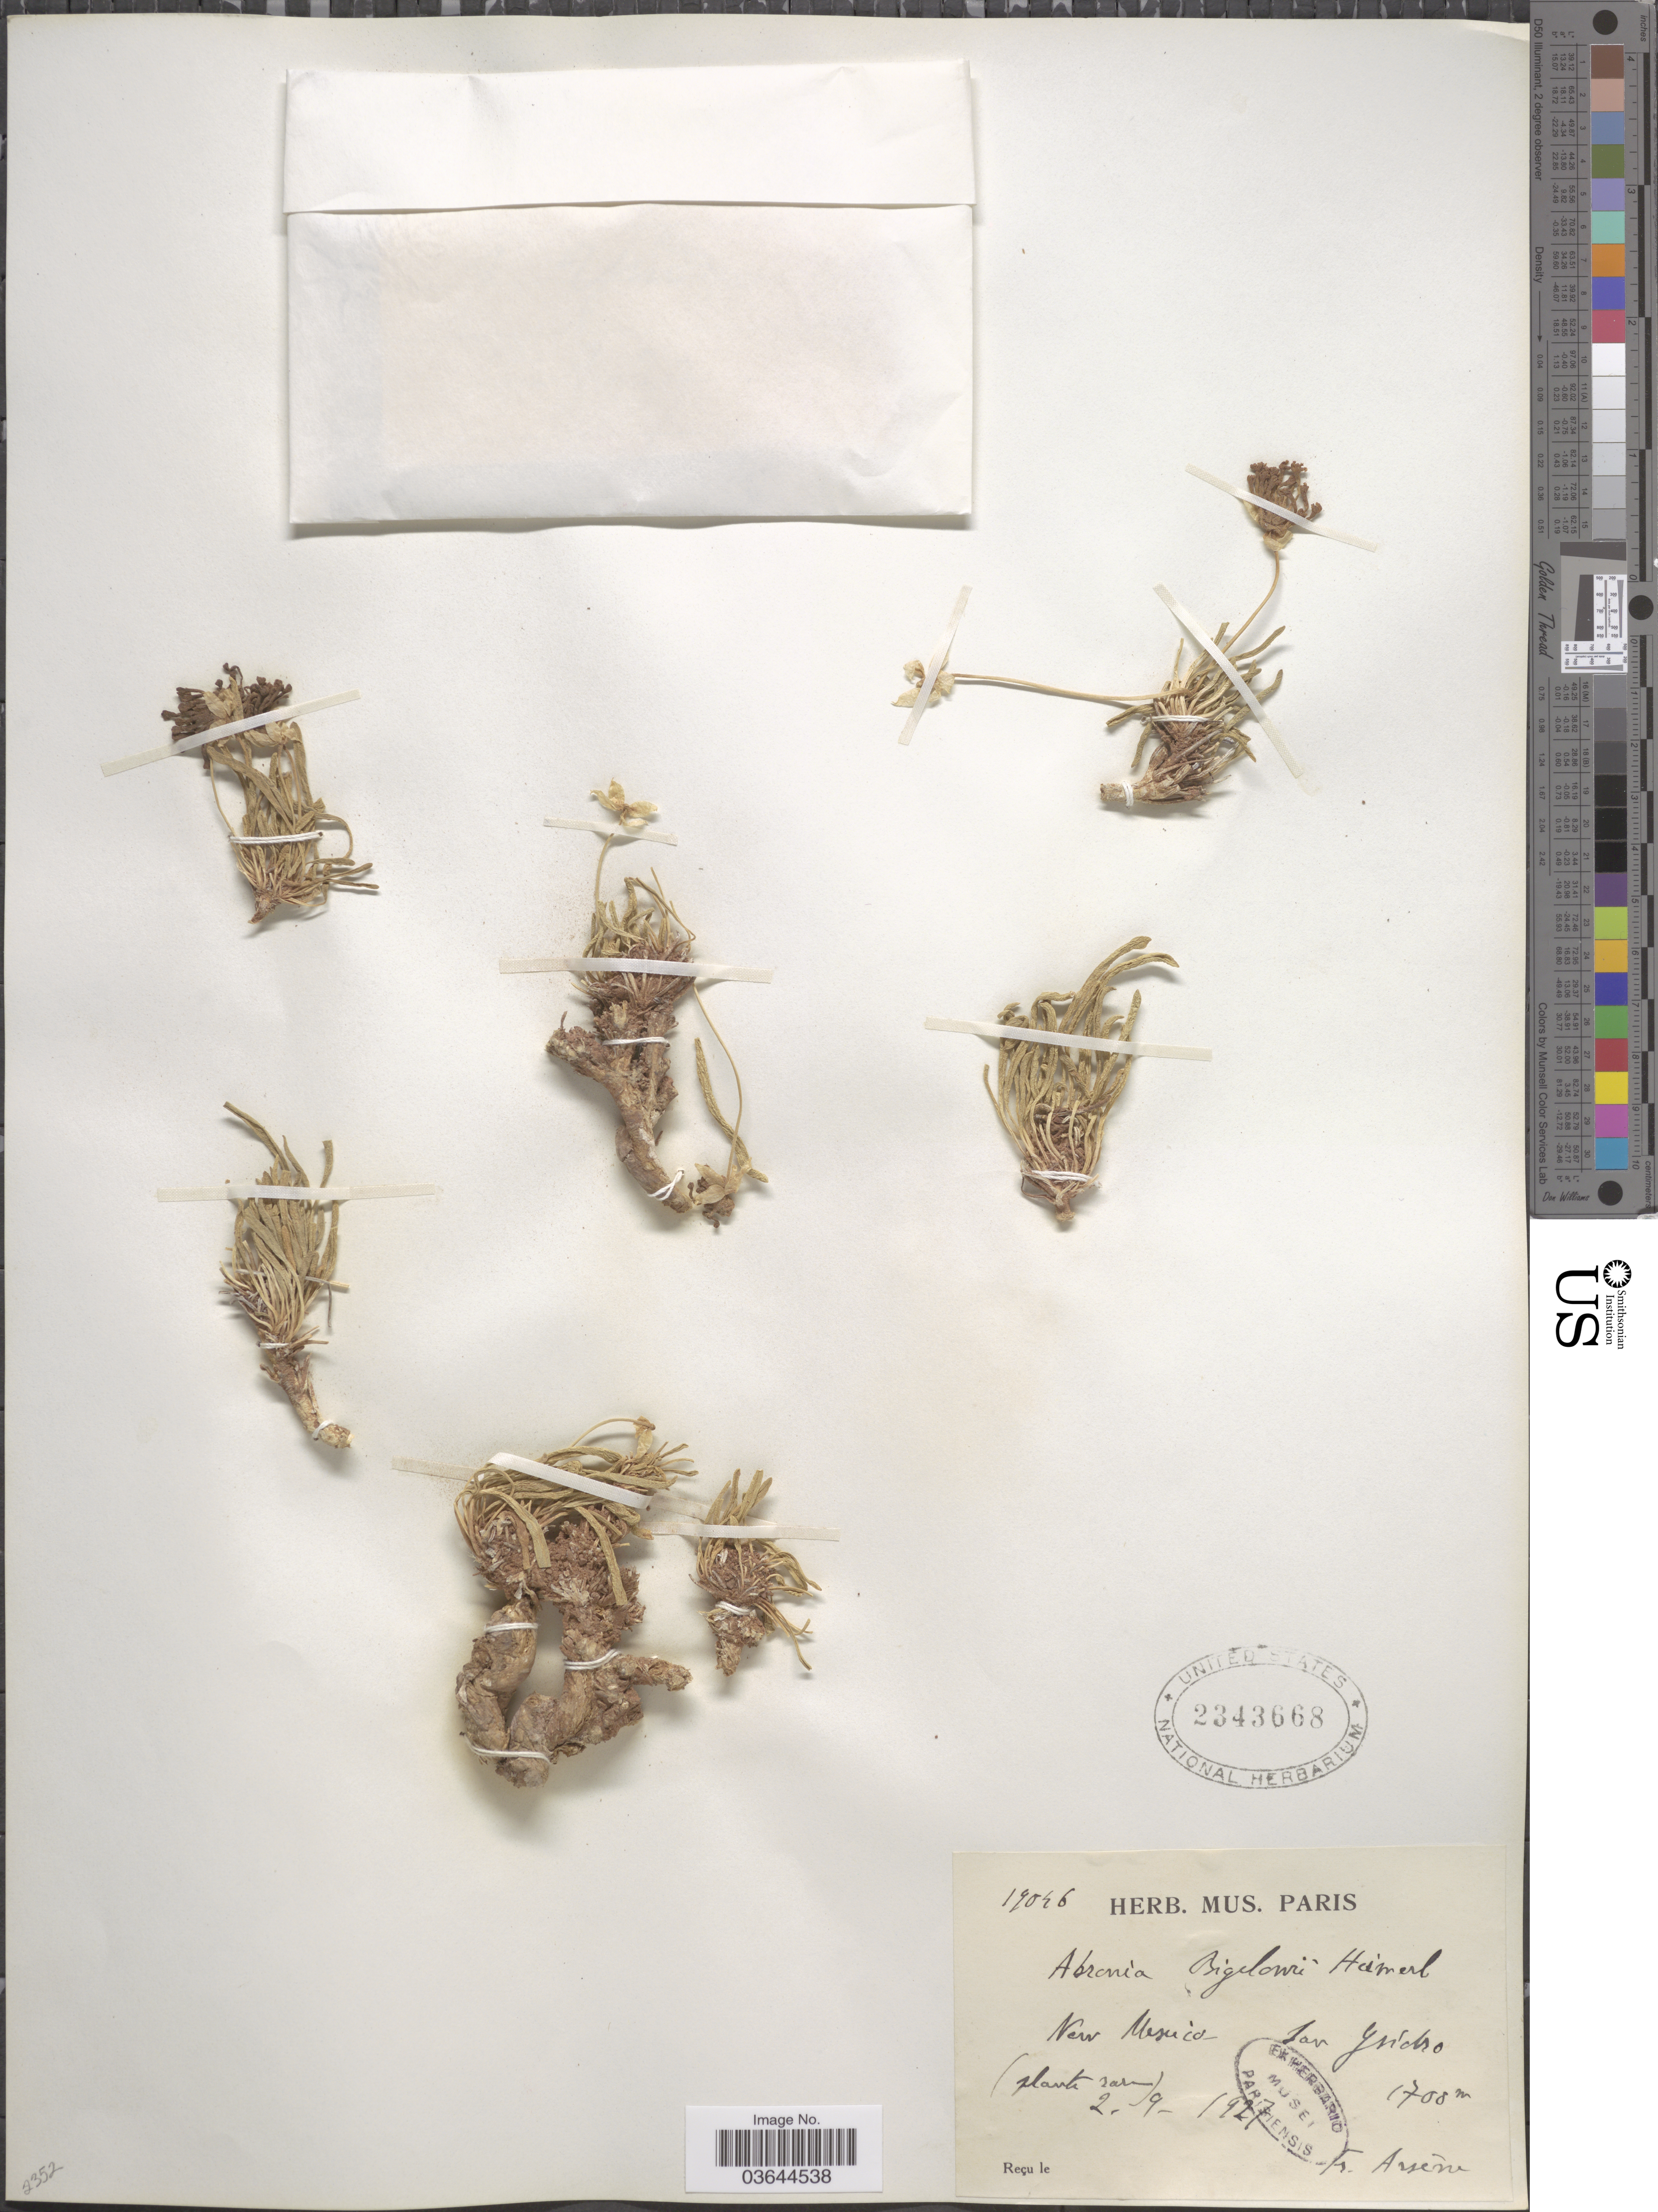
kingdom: Plantae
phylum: Tracheophyta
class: Magnoliopsida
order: Caryophyllales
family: Nyctaginaceae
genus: Abronia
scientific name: Abronia bigelovii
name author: Heimerl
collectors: F. Arsène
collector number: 19046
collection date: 1927-02-09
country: United States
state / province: New Mexico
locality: San Ysidro.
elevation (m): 1700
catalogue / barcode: US 2343668